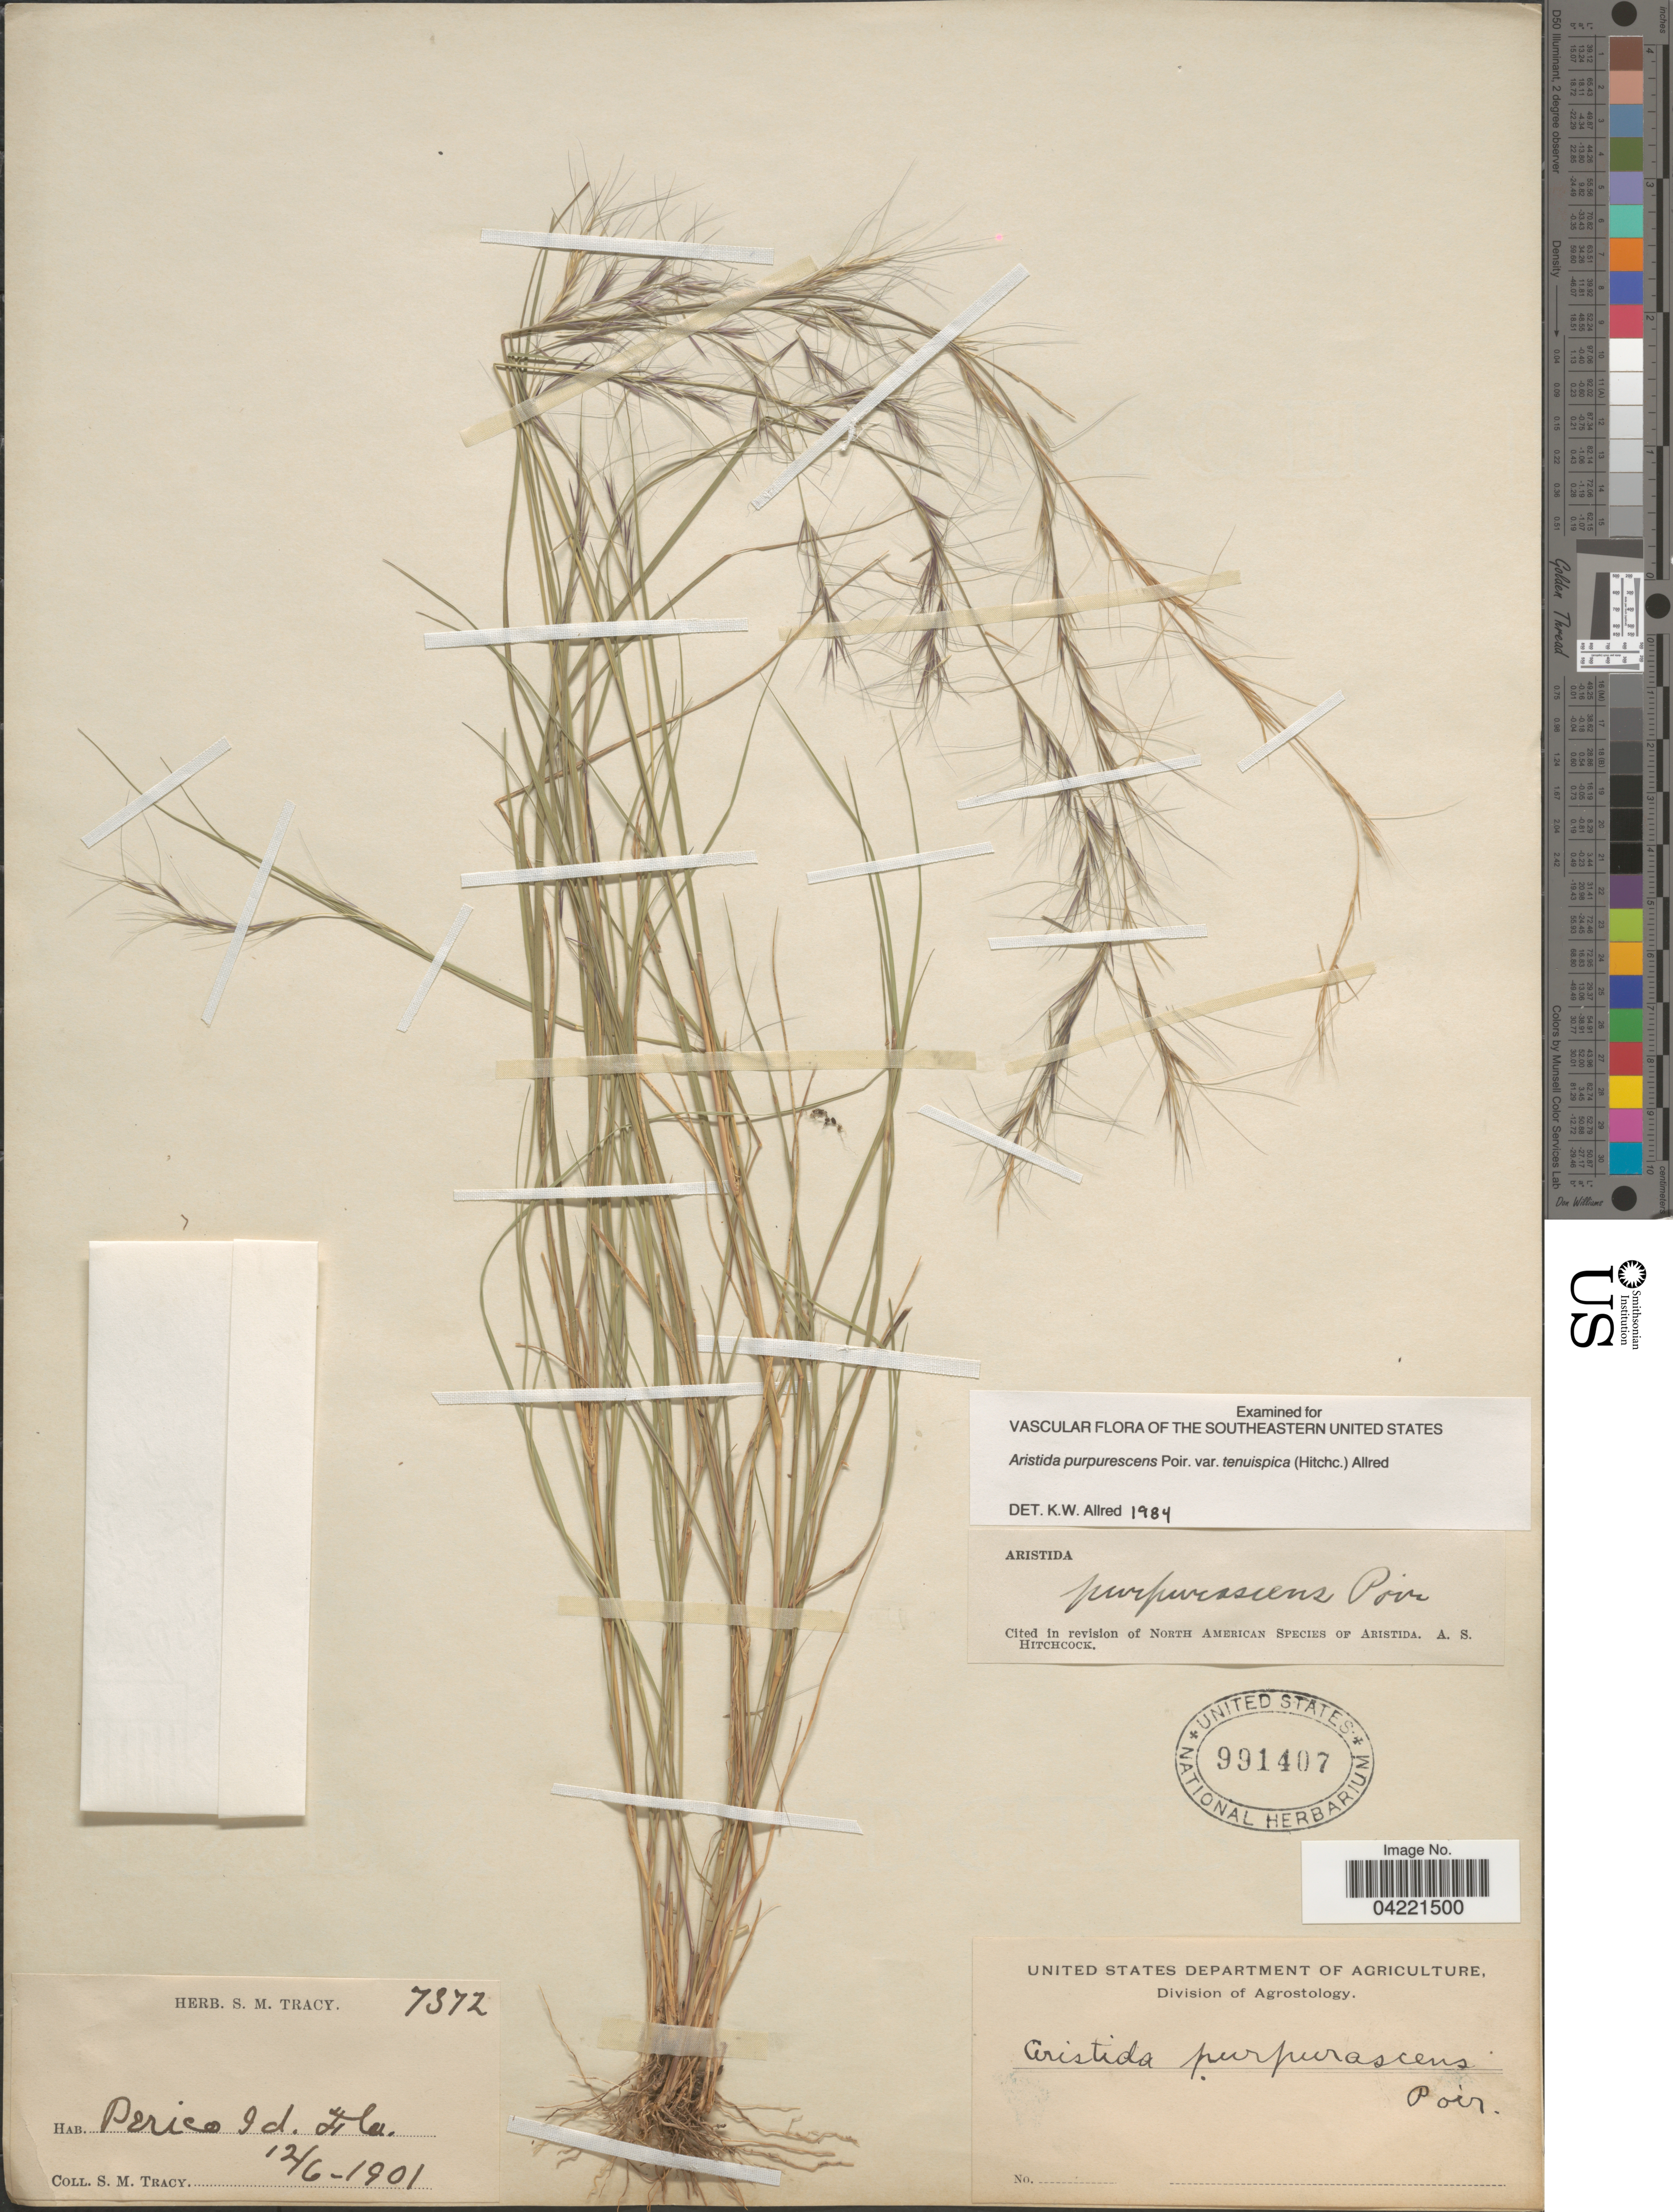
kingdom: Plantae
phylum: Tracheophyta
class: Liliopsida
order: Poales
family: Poaceae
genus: Aristida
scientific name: Aristida purpurascens var. tenuispica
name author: (Hitchc.) Allred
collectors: S. M. Tracy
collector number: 7372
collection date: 1901-06-12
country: United States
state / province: Florida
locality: Perico Id.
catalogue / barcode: US 991407